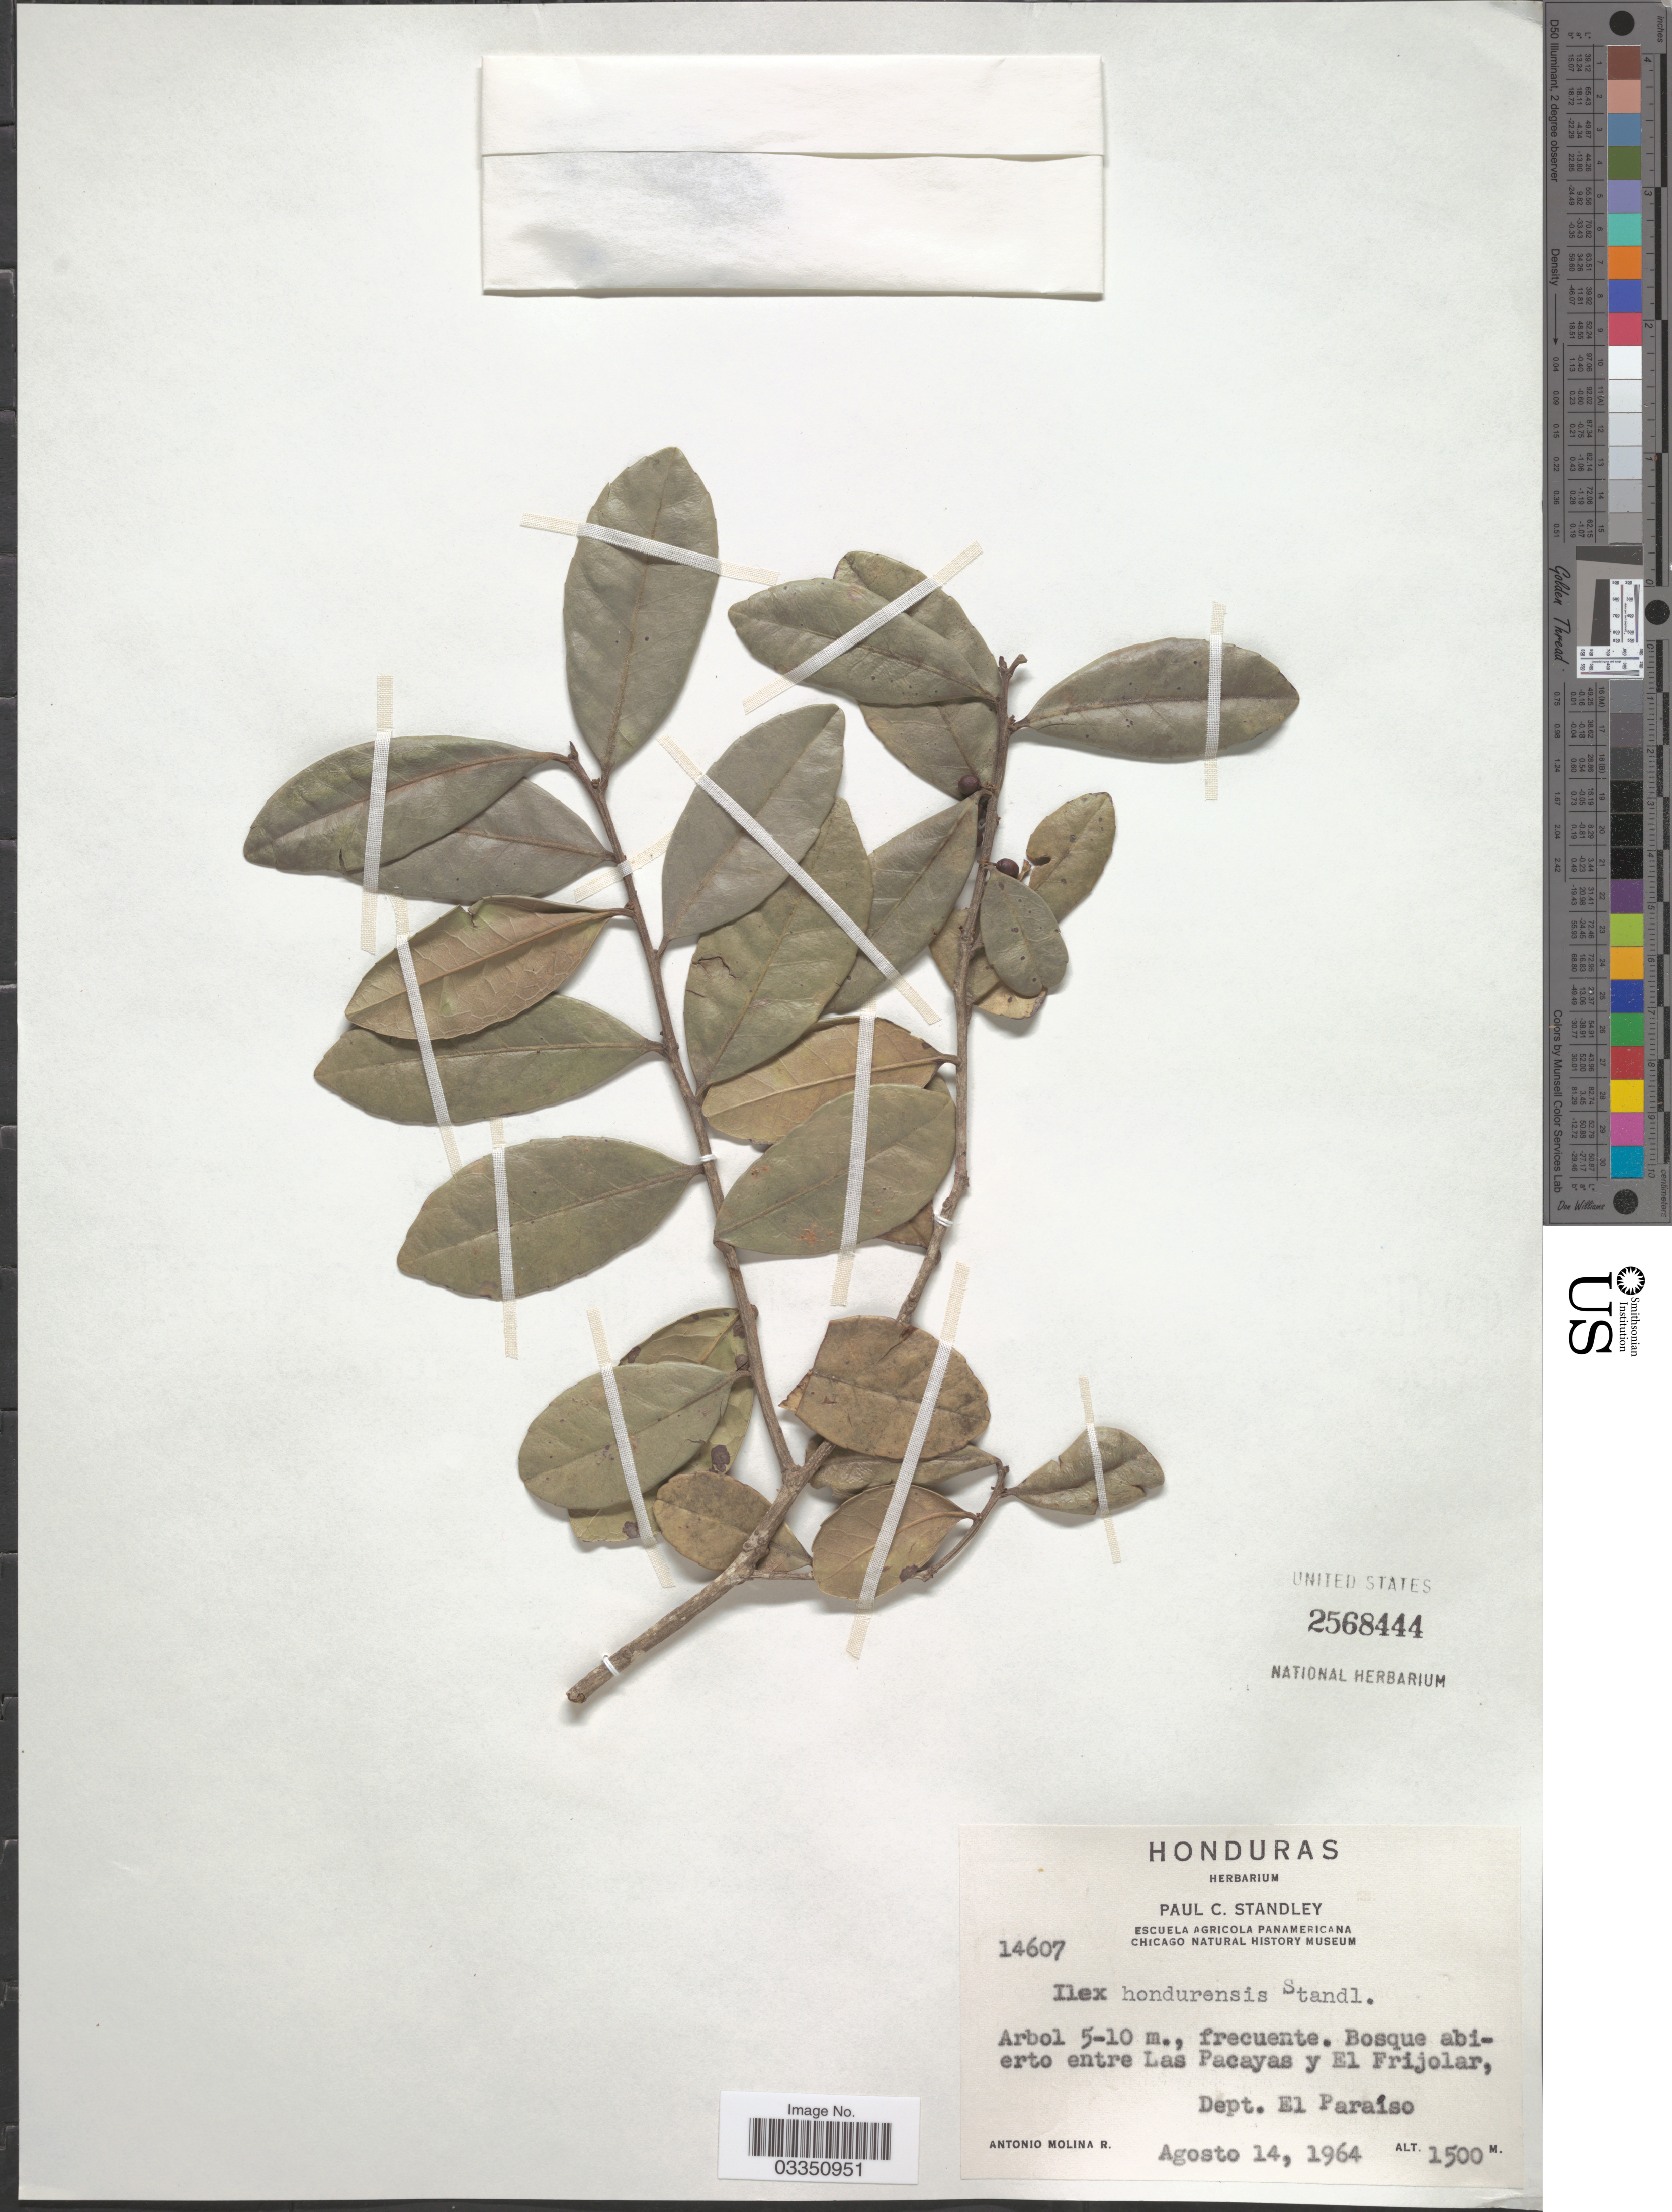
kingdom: Plantae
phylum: Tracheophyta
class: Magnoliopsida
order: Aquifoliales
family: Aquifoliaceae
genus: Ilex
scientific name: Ilex hondurensis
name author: Standl. ex Yunck.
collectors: A. Molina R.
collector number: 14607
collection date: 1964-08-14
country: Honduras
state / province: El Paraíso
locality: Bosque abierto entre Las Pacayas y El Frijolar, Dept. El Paraíso.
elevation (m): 1500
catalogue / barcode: US 2568444